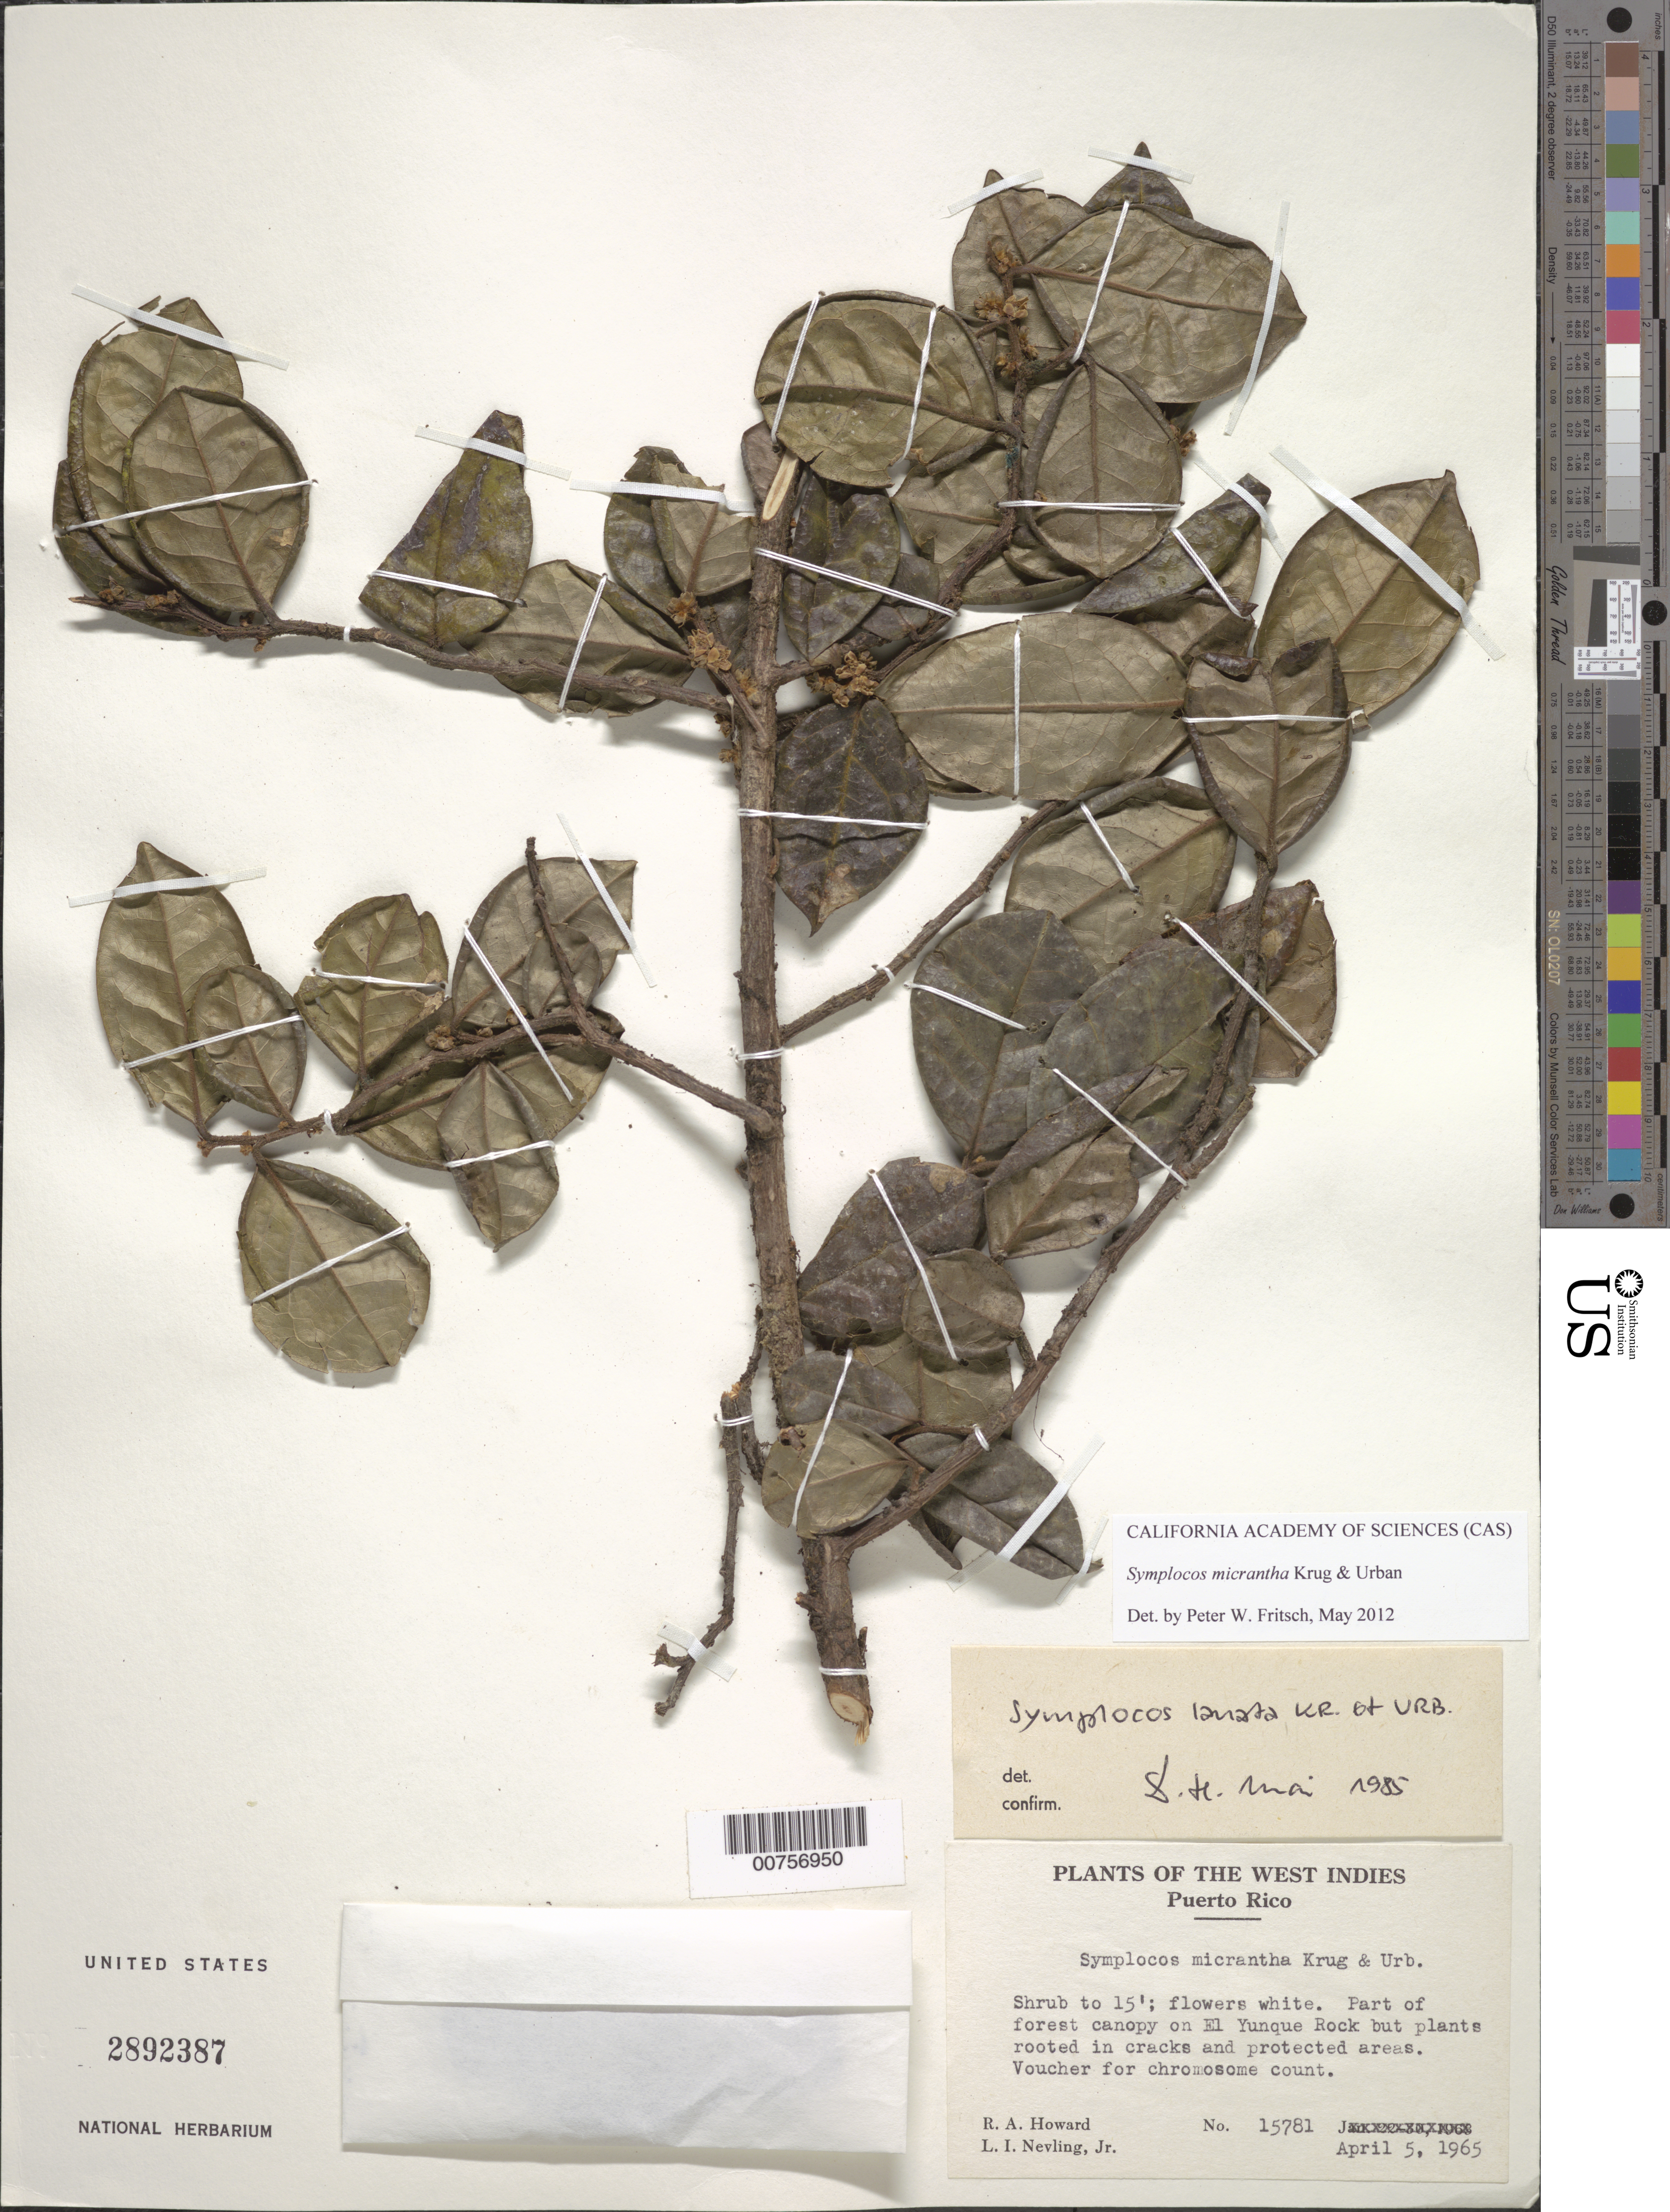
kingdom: Plantae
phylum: Tracheophyta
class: Magnoliopsida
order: Ericales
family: Symplocaceae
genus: Symplocos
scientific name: Symplocos micrantha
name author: Krug & Urb.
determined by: Fritsch, Peter W.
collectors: R. A. Howard & L. Nevling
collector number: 15781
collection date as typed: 05 Apr 1965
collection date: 1965-04-05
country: Puerto Rico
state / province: Río Grande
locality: On El Yunque Rock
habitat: Part of forest canopy; plants rooted in cracks and protected areas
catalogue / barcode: US 2892387